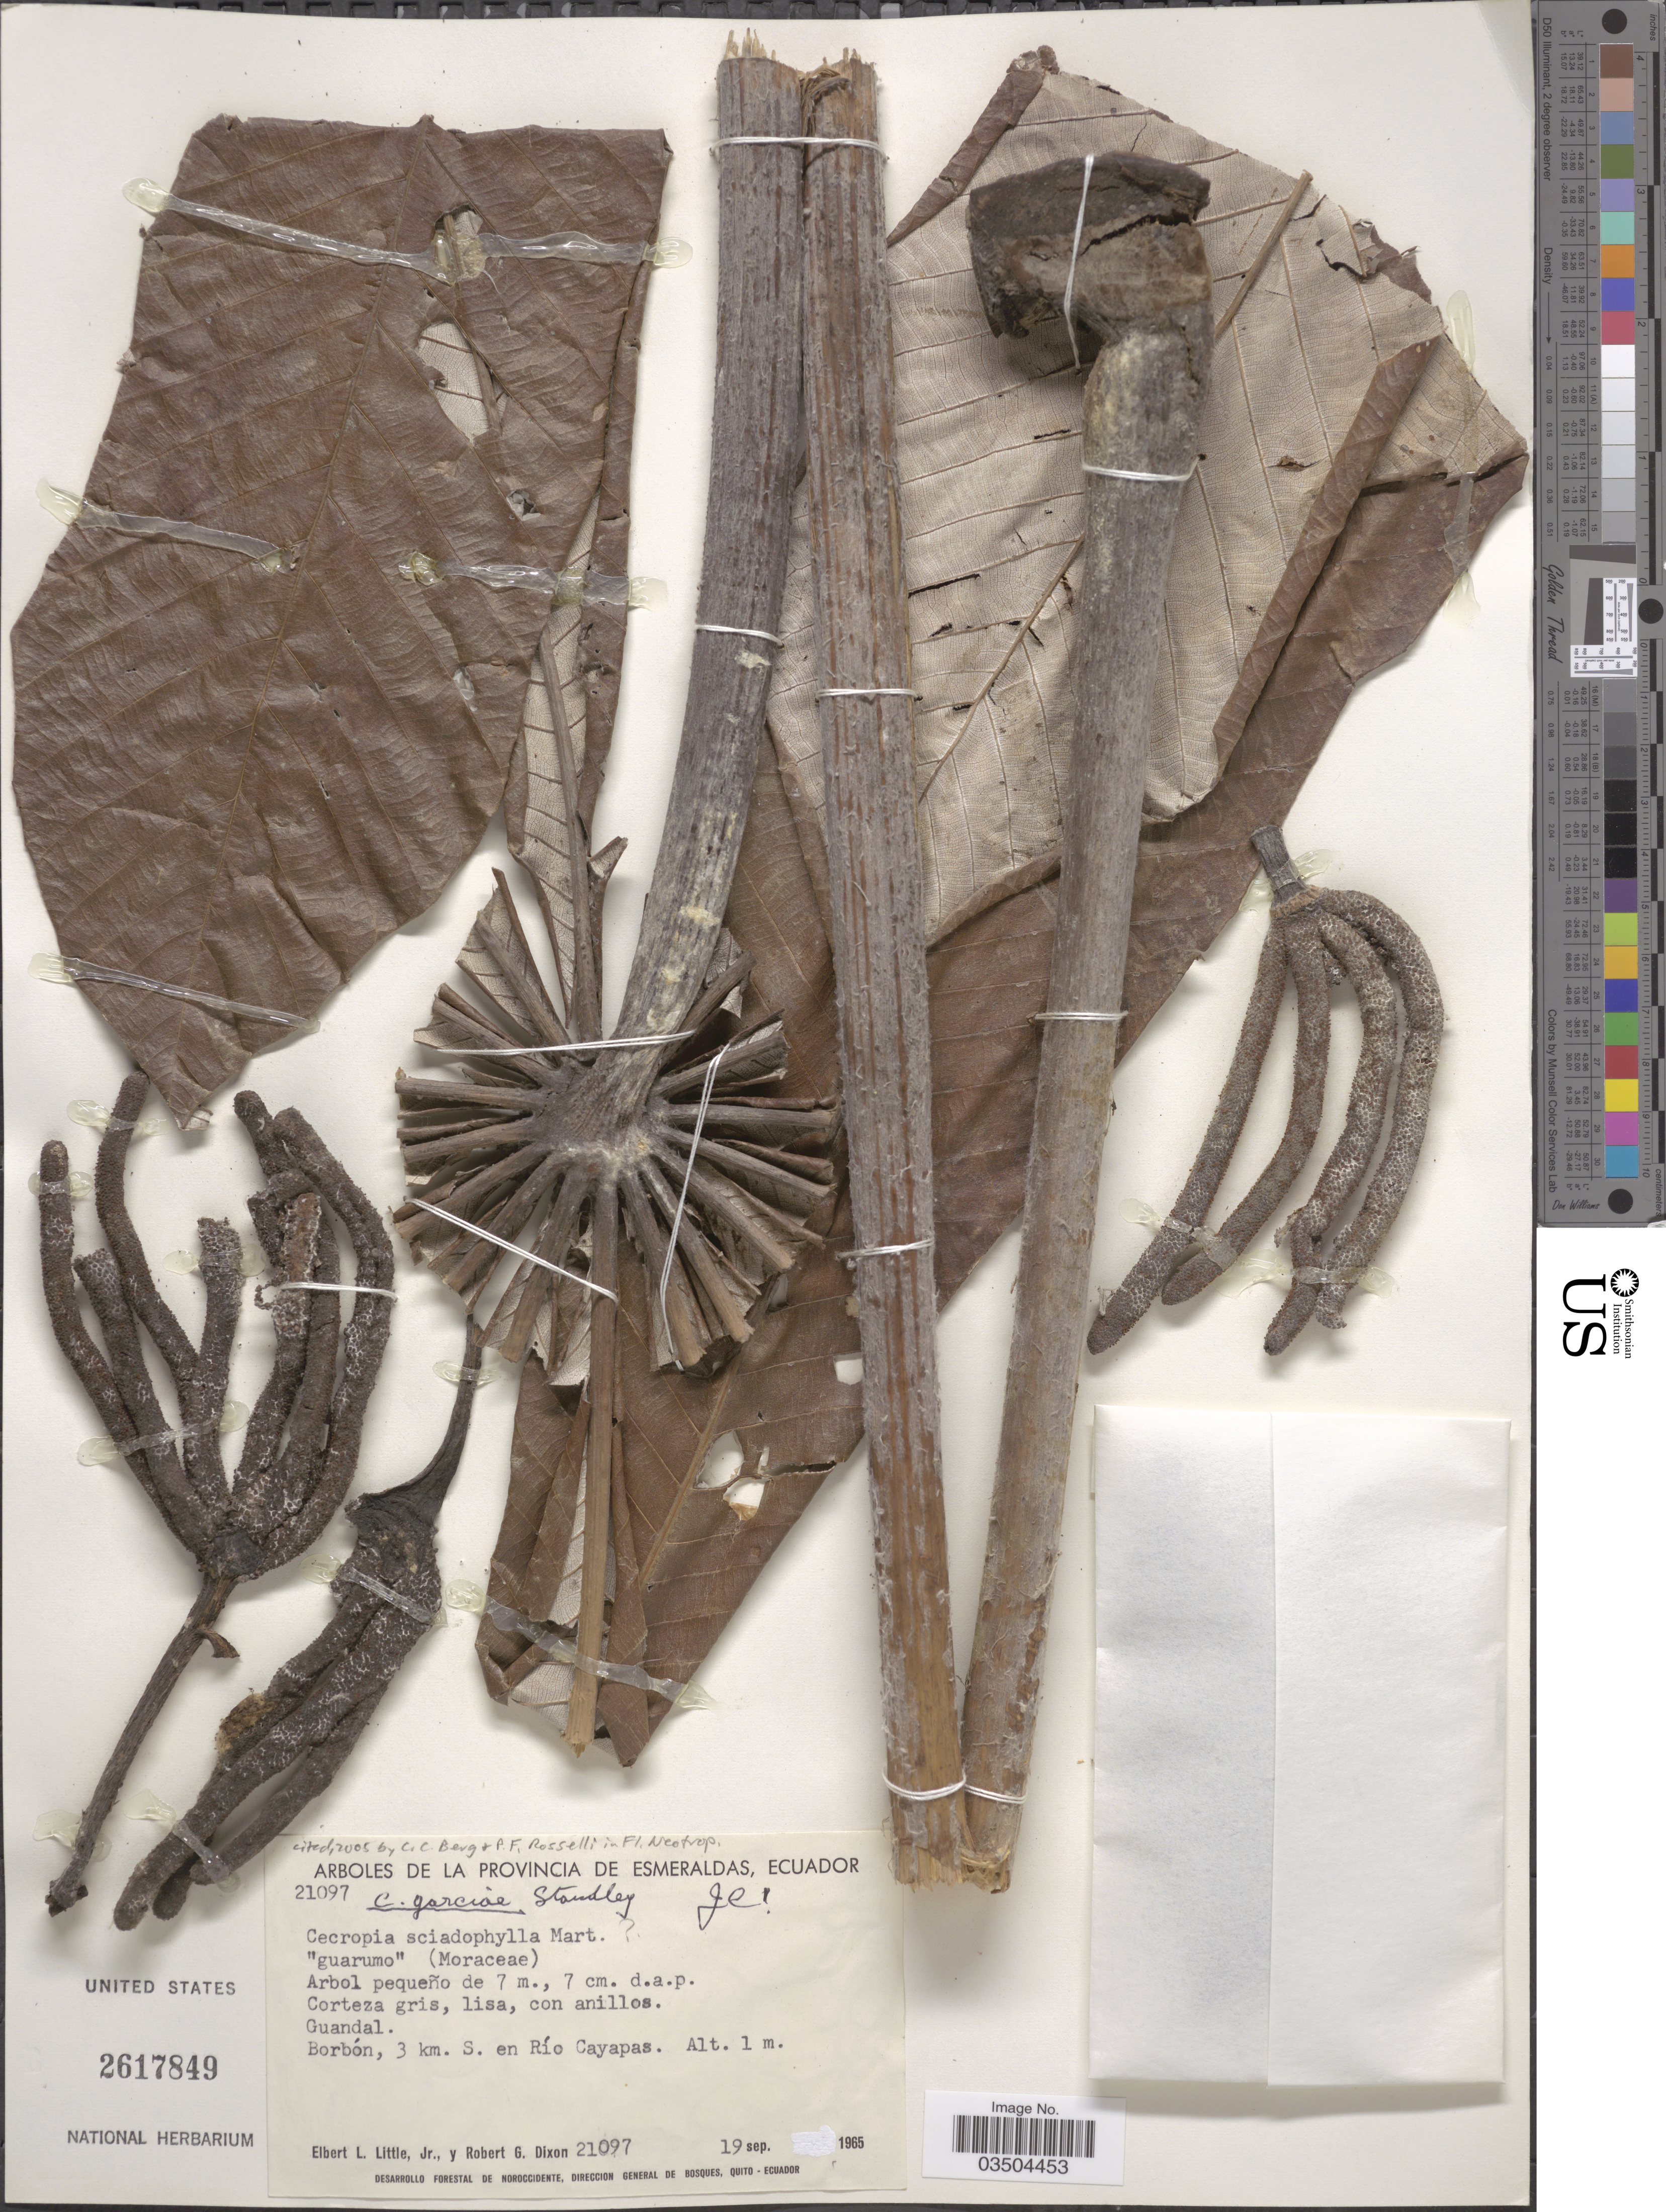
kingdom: Plantae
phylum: Tracheophyta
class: Magnoliopsida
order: Rosales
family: Urticaceae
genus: Cecropia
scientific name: Cecropia garciae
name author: Standl.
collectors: E. L. Little & R. G. Dixon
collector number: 21097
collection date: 1965-09-19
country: Ecuador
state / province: Esmeraldas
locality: Guadal. Borbón, 3 km. S. en Río Cayapas.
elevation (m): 1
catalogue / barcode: US 2617849